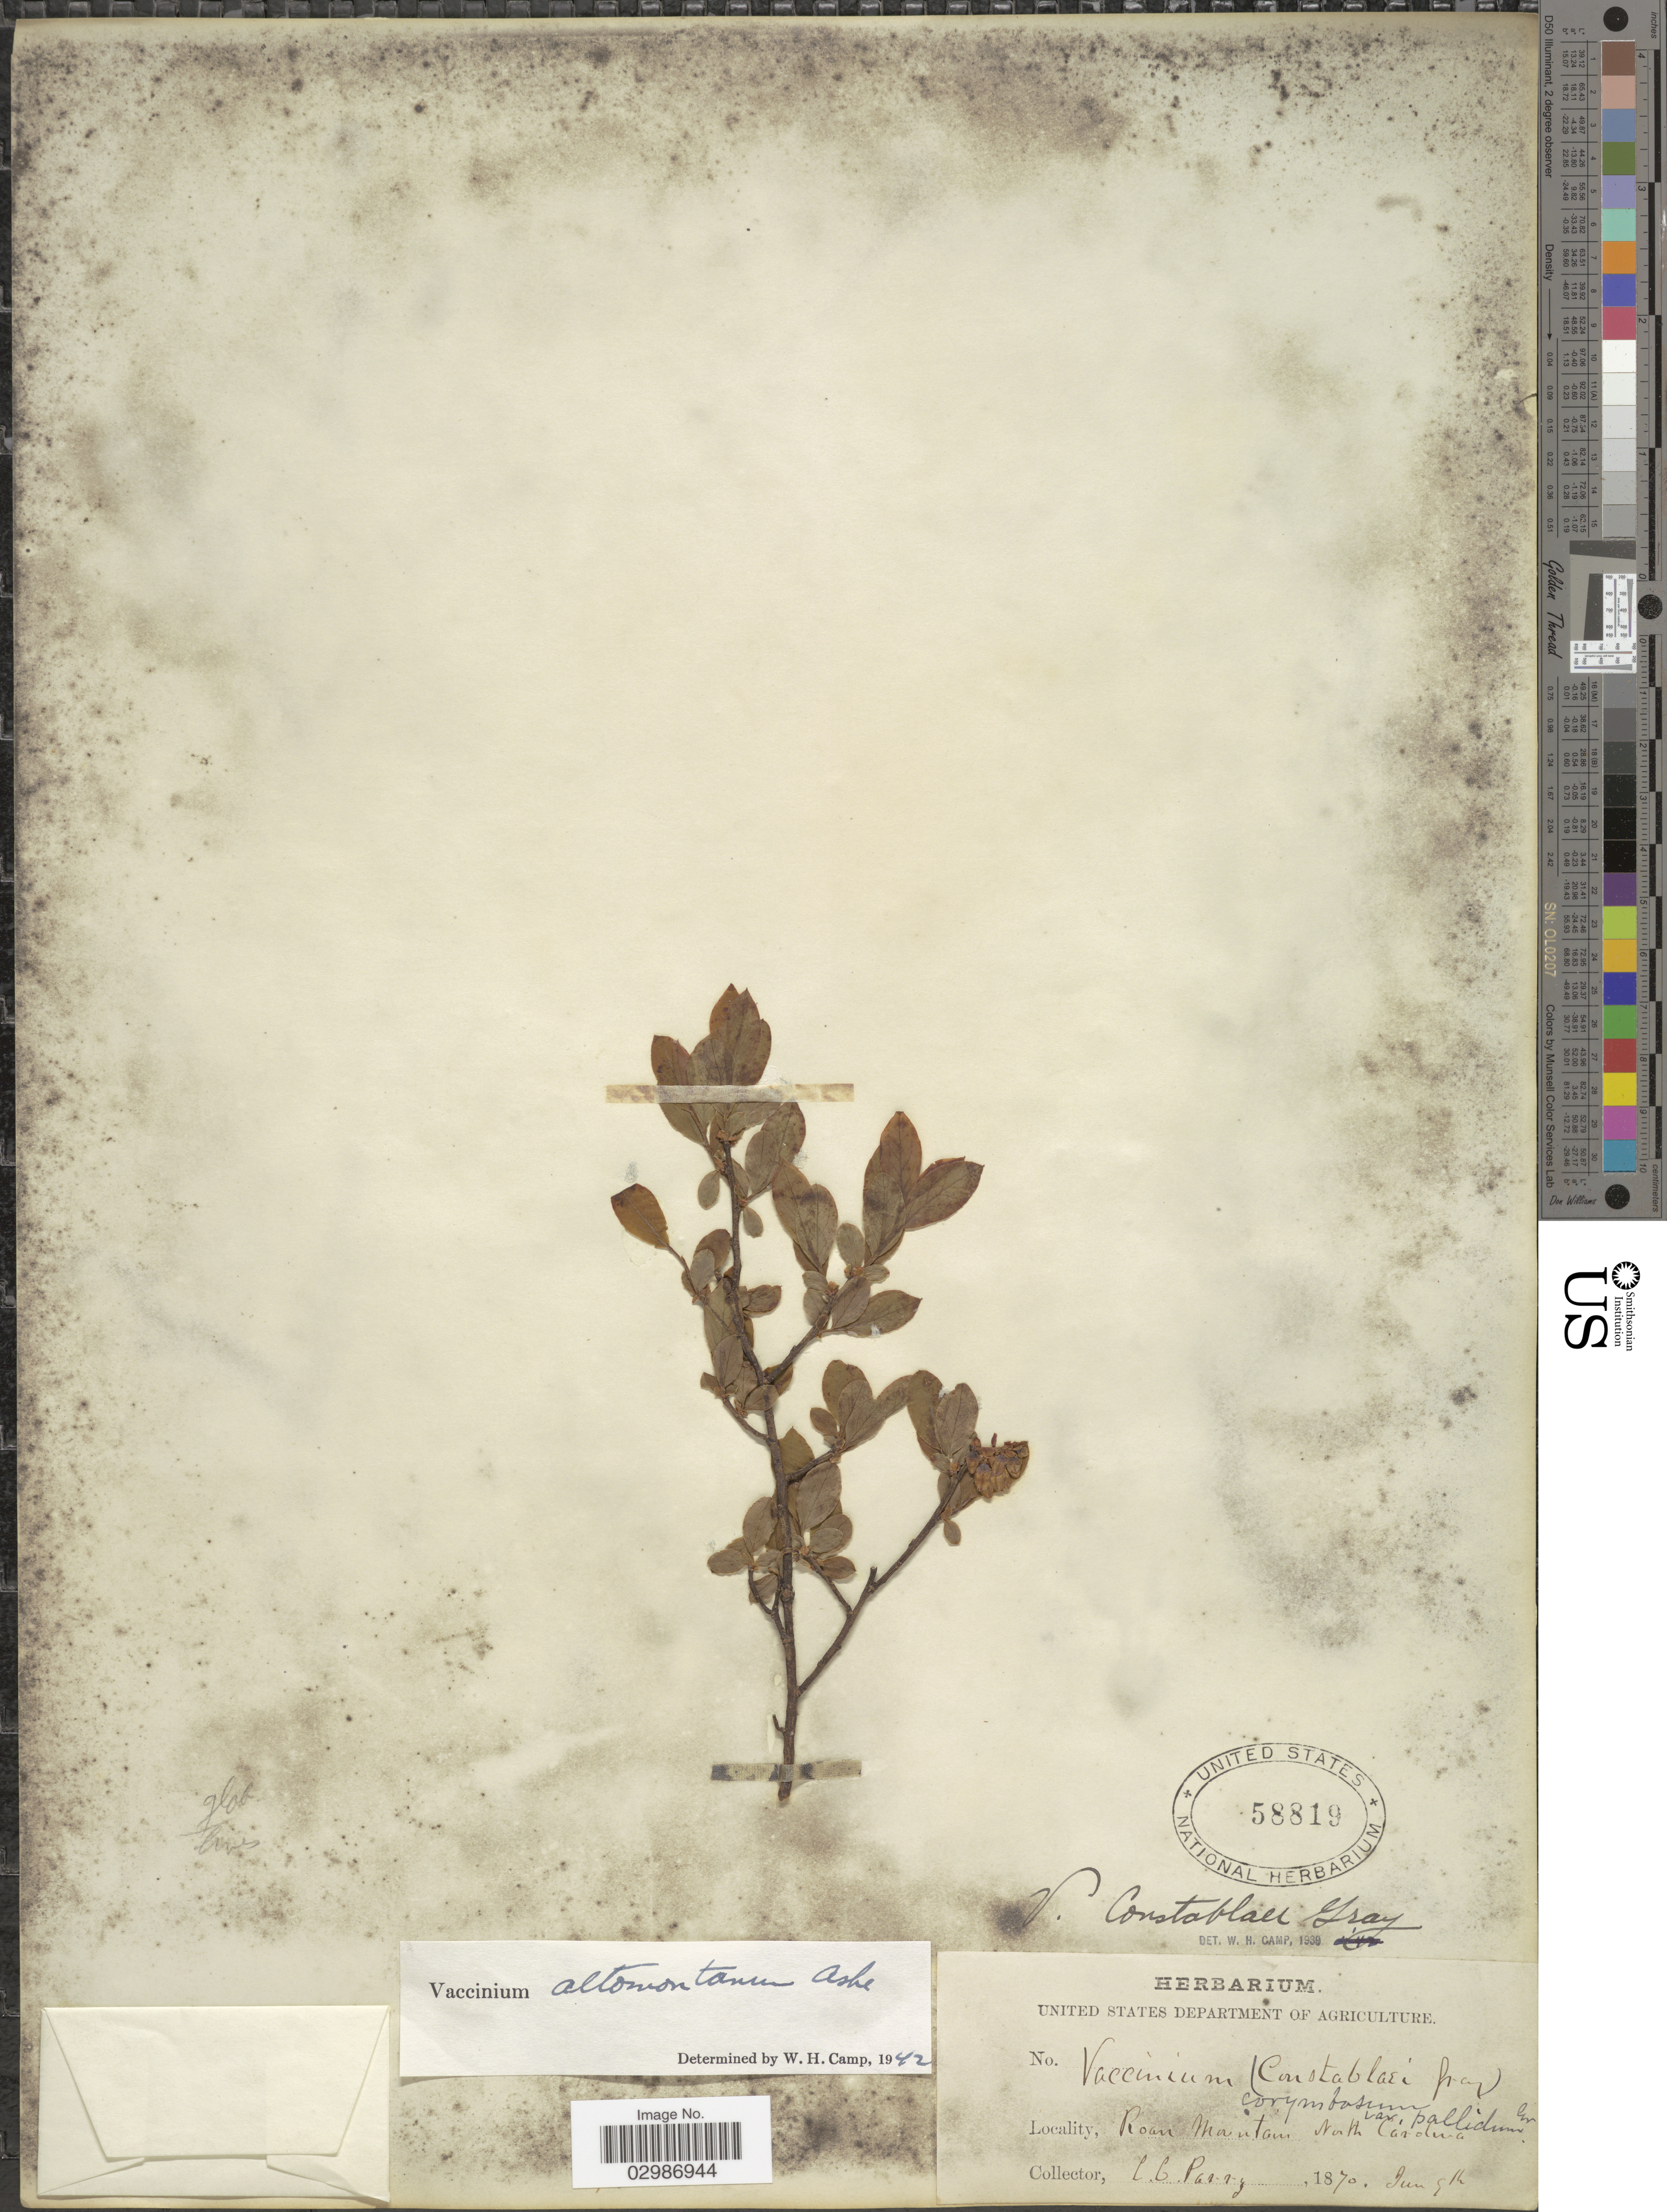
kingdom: Plantae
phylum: Tracheophyta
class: Magnoliopsida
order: Ericales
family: Ericaceae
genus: Vaccinium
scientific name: Vaccinium altomontanum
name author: Ashe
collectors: C. C. Parry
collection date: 1870-06-09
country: United States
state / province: North Carolina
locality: Roan Mountain.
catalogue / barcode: US 58819